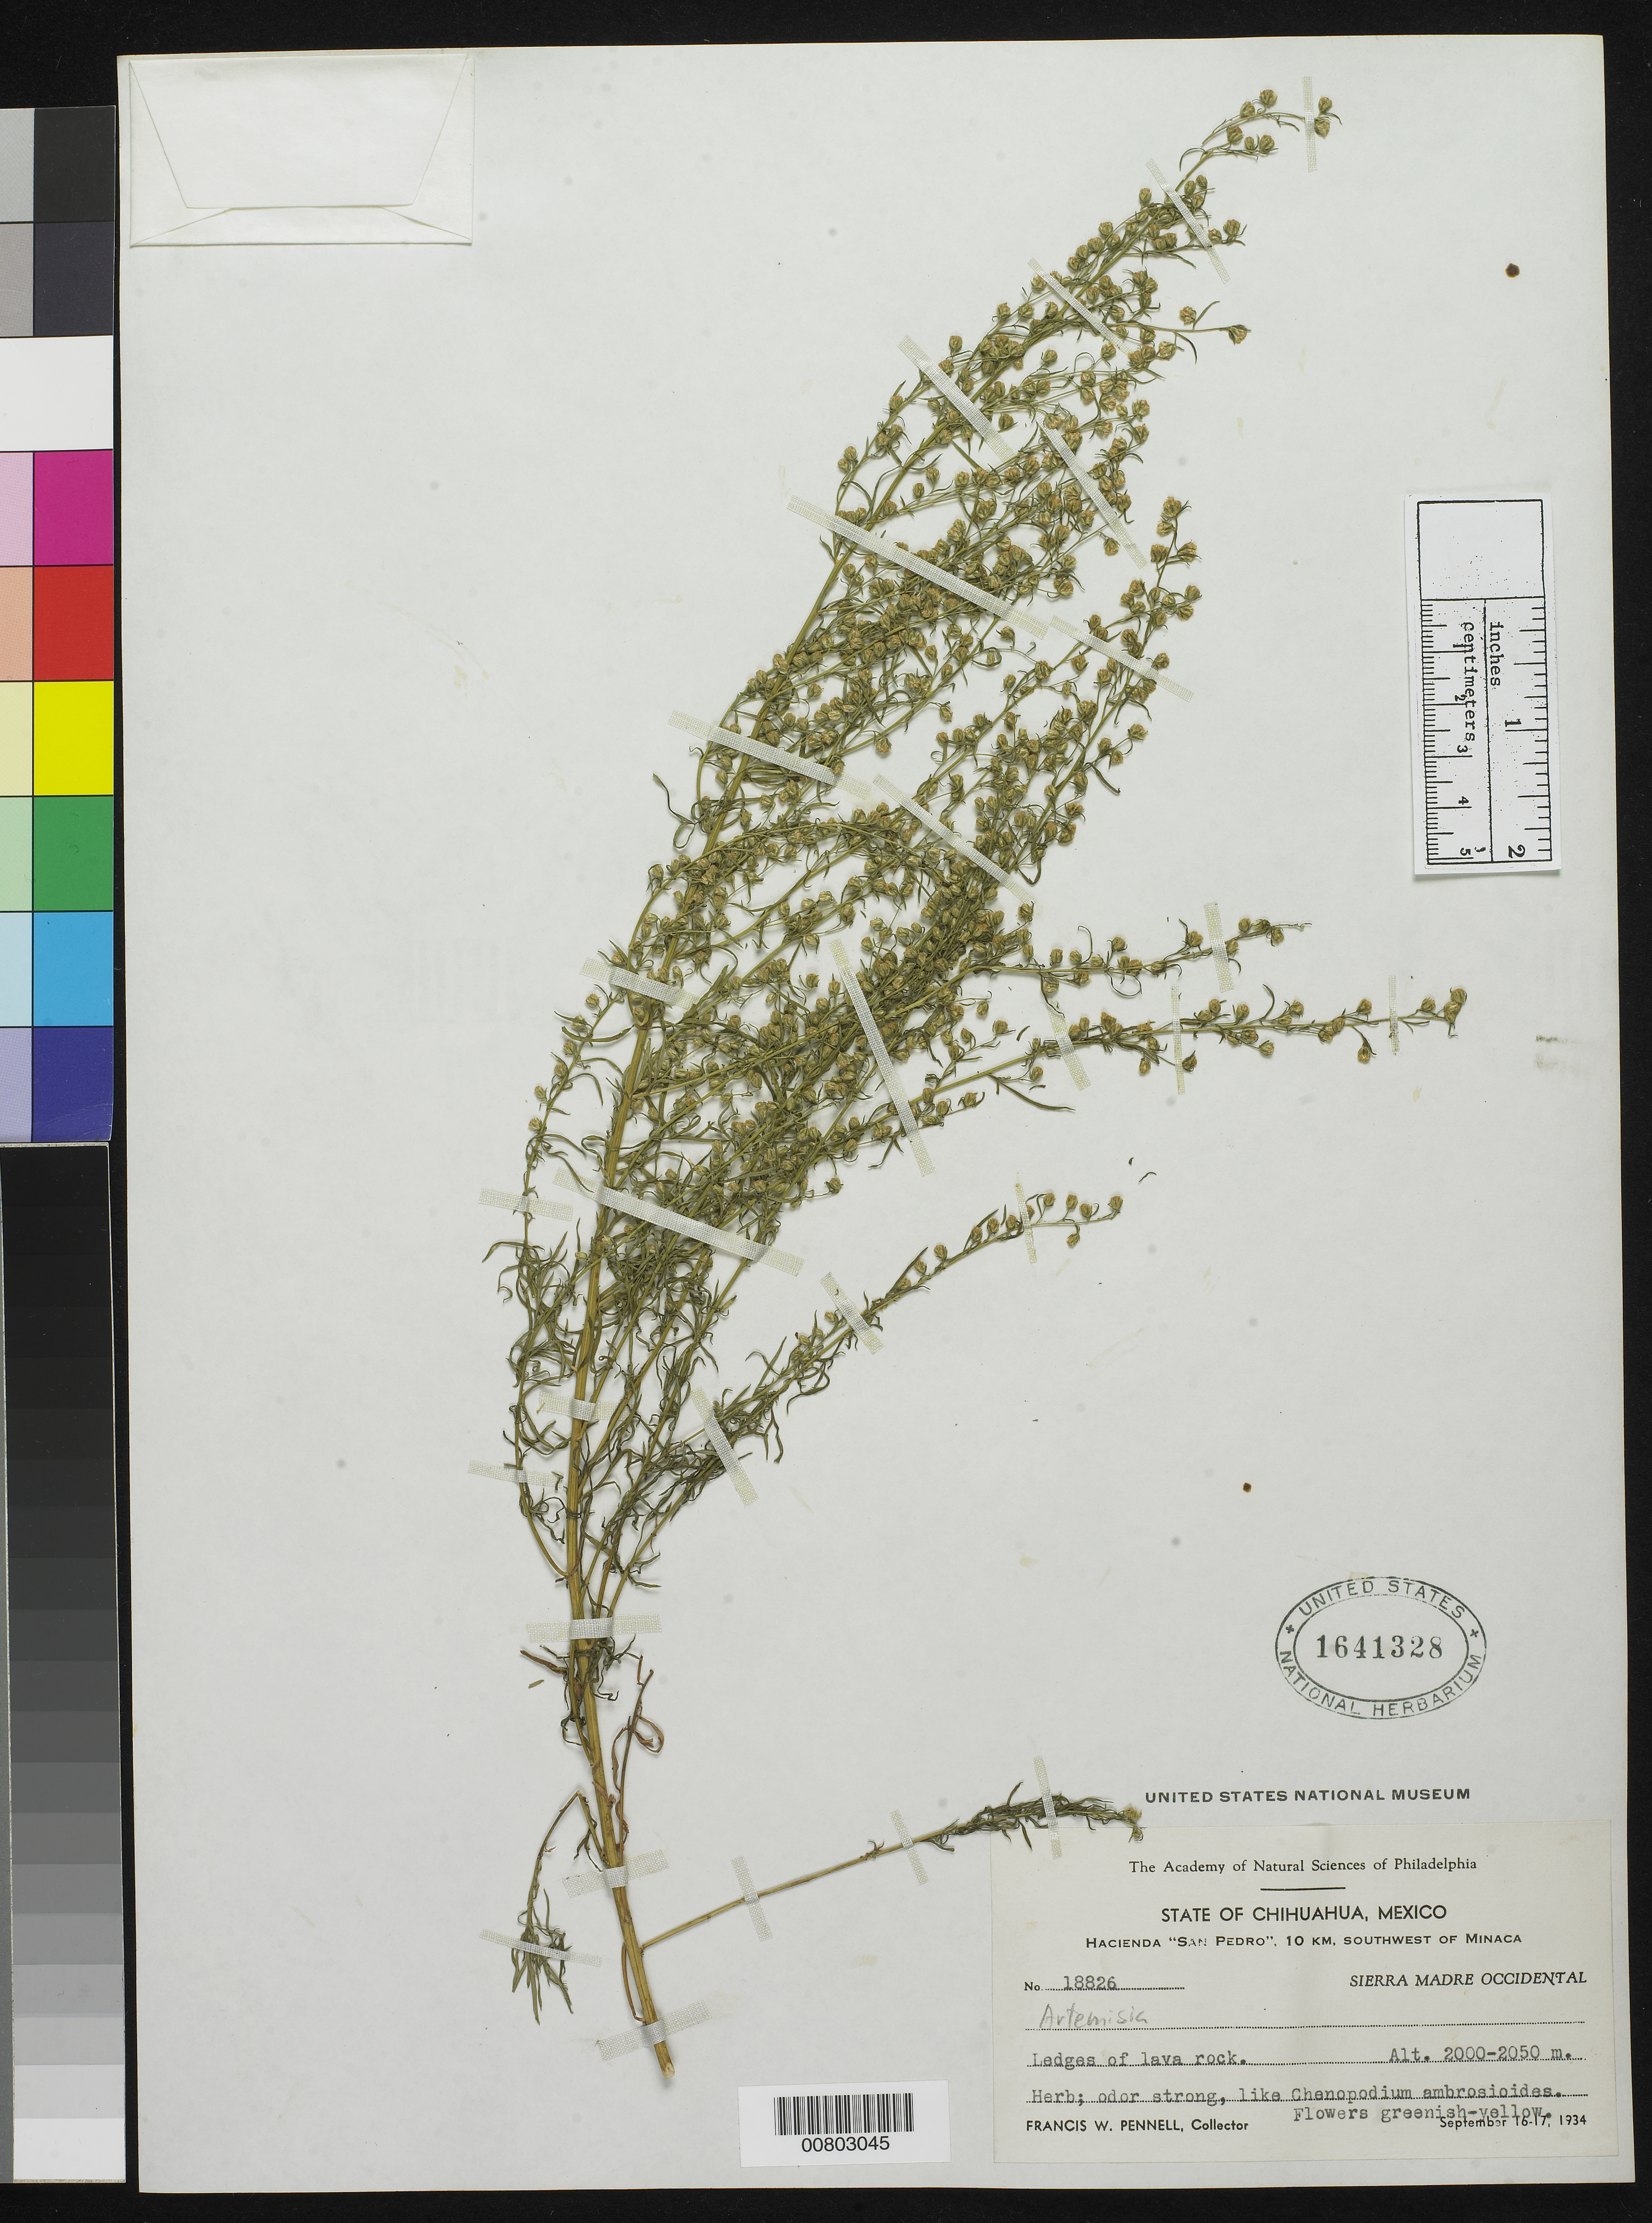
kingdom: Plantae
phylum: Tracheophyta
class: Magnoliopsida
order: Asterales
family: Asteraceae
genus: Artemisia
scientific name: Artemisia sp.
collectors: F. W. Pennell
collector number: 18826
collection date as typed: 16 Sep 1934 to 17 Sep 1934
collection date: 1934-09-16/1934-09-17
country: Mexico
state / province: Chihuahua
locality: Hacienda "San Pedro", 10 km. southwest of Miñaca, Chihuahua.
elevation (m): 2050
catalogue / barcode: US 1641328